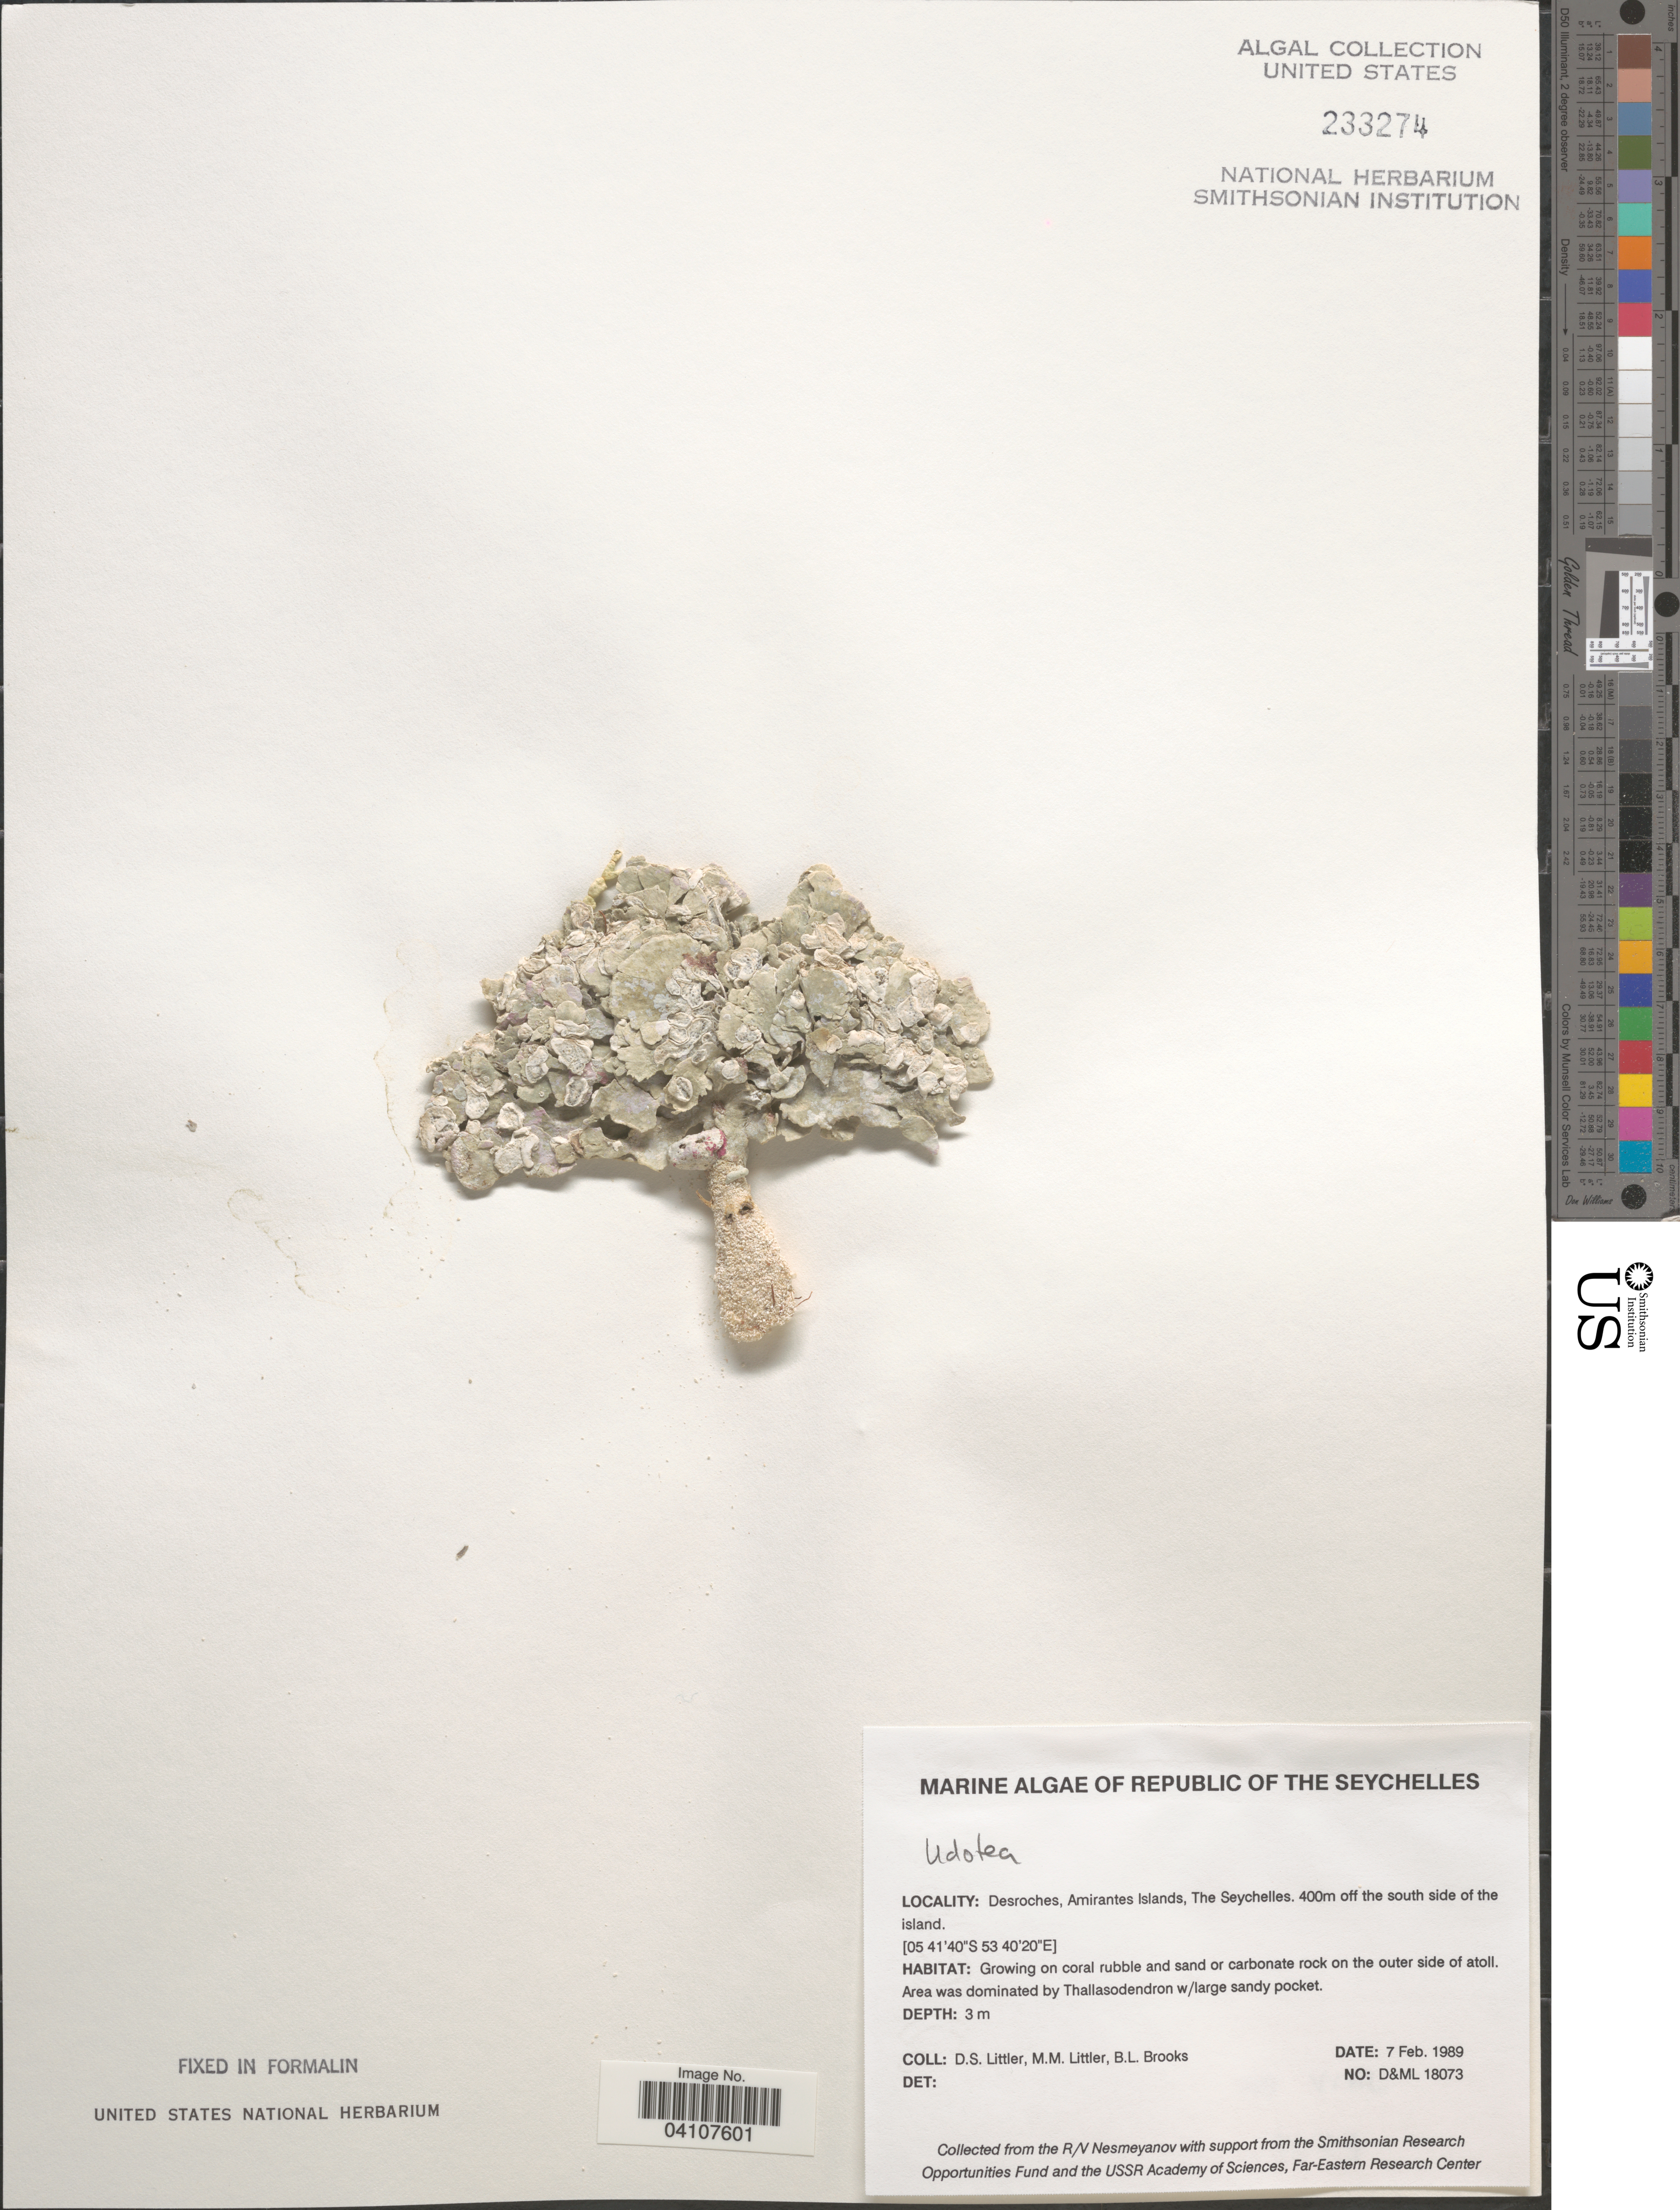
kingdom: Plantae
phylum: Chlorophyta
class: Ulvophyceae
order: Bryopsidales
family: Udoteaceae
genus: Udotea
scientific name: Udotea sp.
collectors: D. S. Littler & B. Brooks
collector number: D&ML18073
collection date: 1989-02-07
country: Seychelles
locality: Republic of the Seychelles. Desroches, Amirantes Islands. 400m off the south side of the island.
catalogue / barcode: US 233274